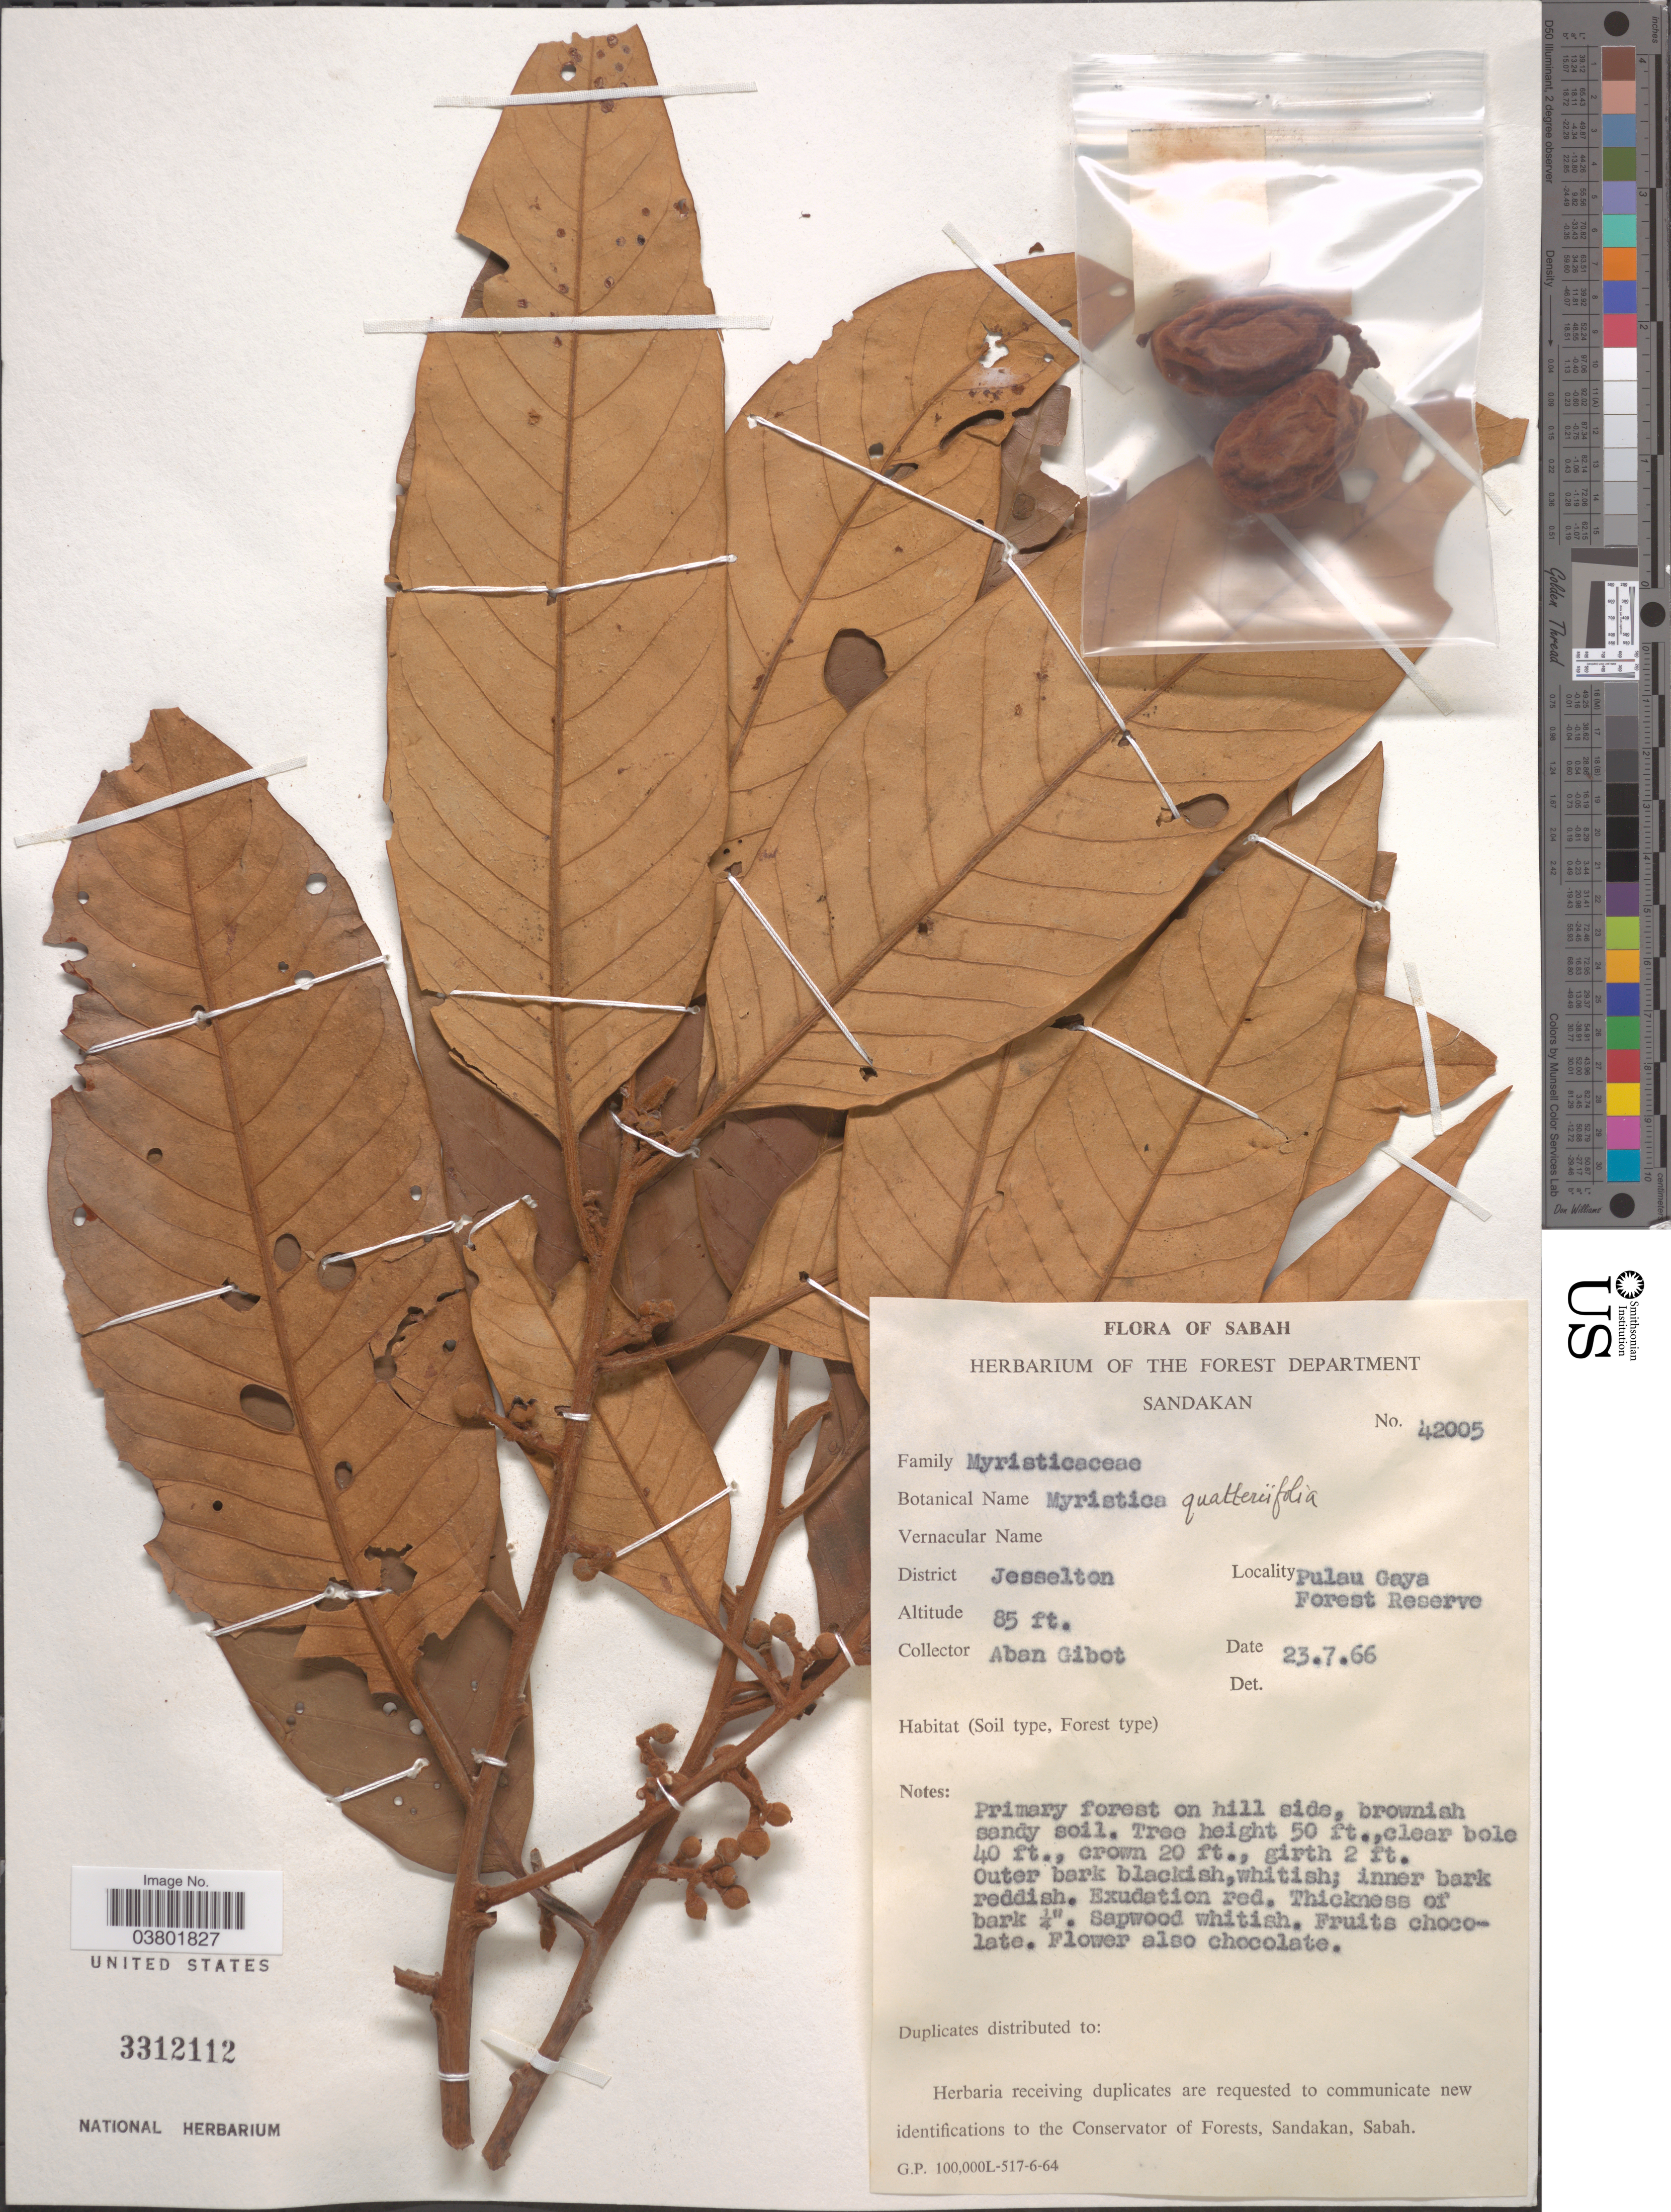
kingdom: Plantae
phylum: Tracheophyta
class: Magnoliopsida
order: Magnoliales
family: Myristicaceae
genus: Myristica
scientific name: Myristica guatteriifolia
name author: A. DC.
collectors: A. Gibot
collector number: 42005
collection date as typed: Transcribed d/m/y: 23/7/66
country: Malaysia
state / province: Sabah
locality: District Jesselton. Pulau Gaya Forest Reserve.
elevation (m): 26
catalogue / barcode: US 3312112